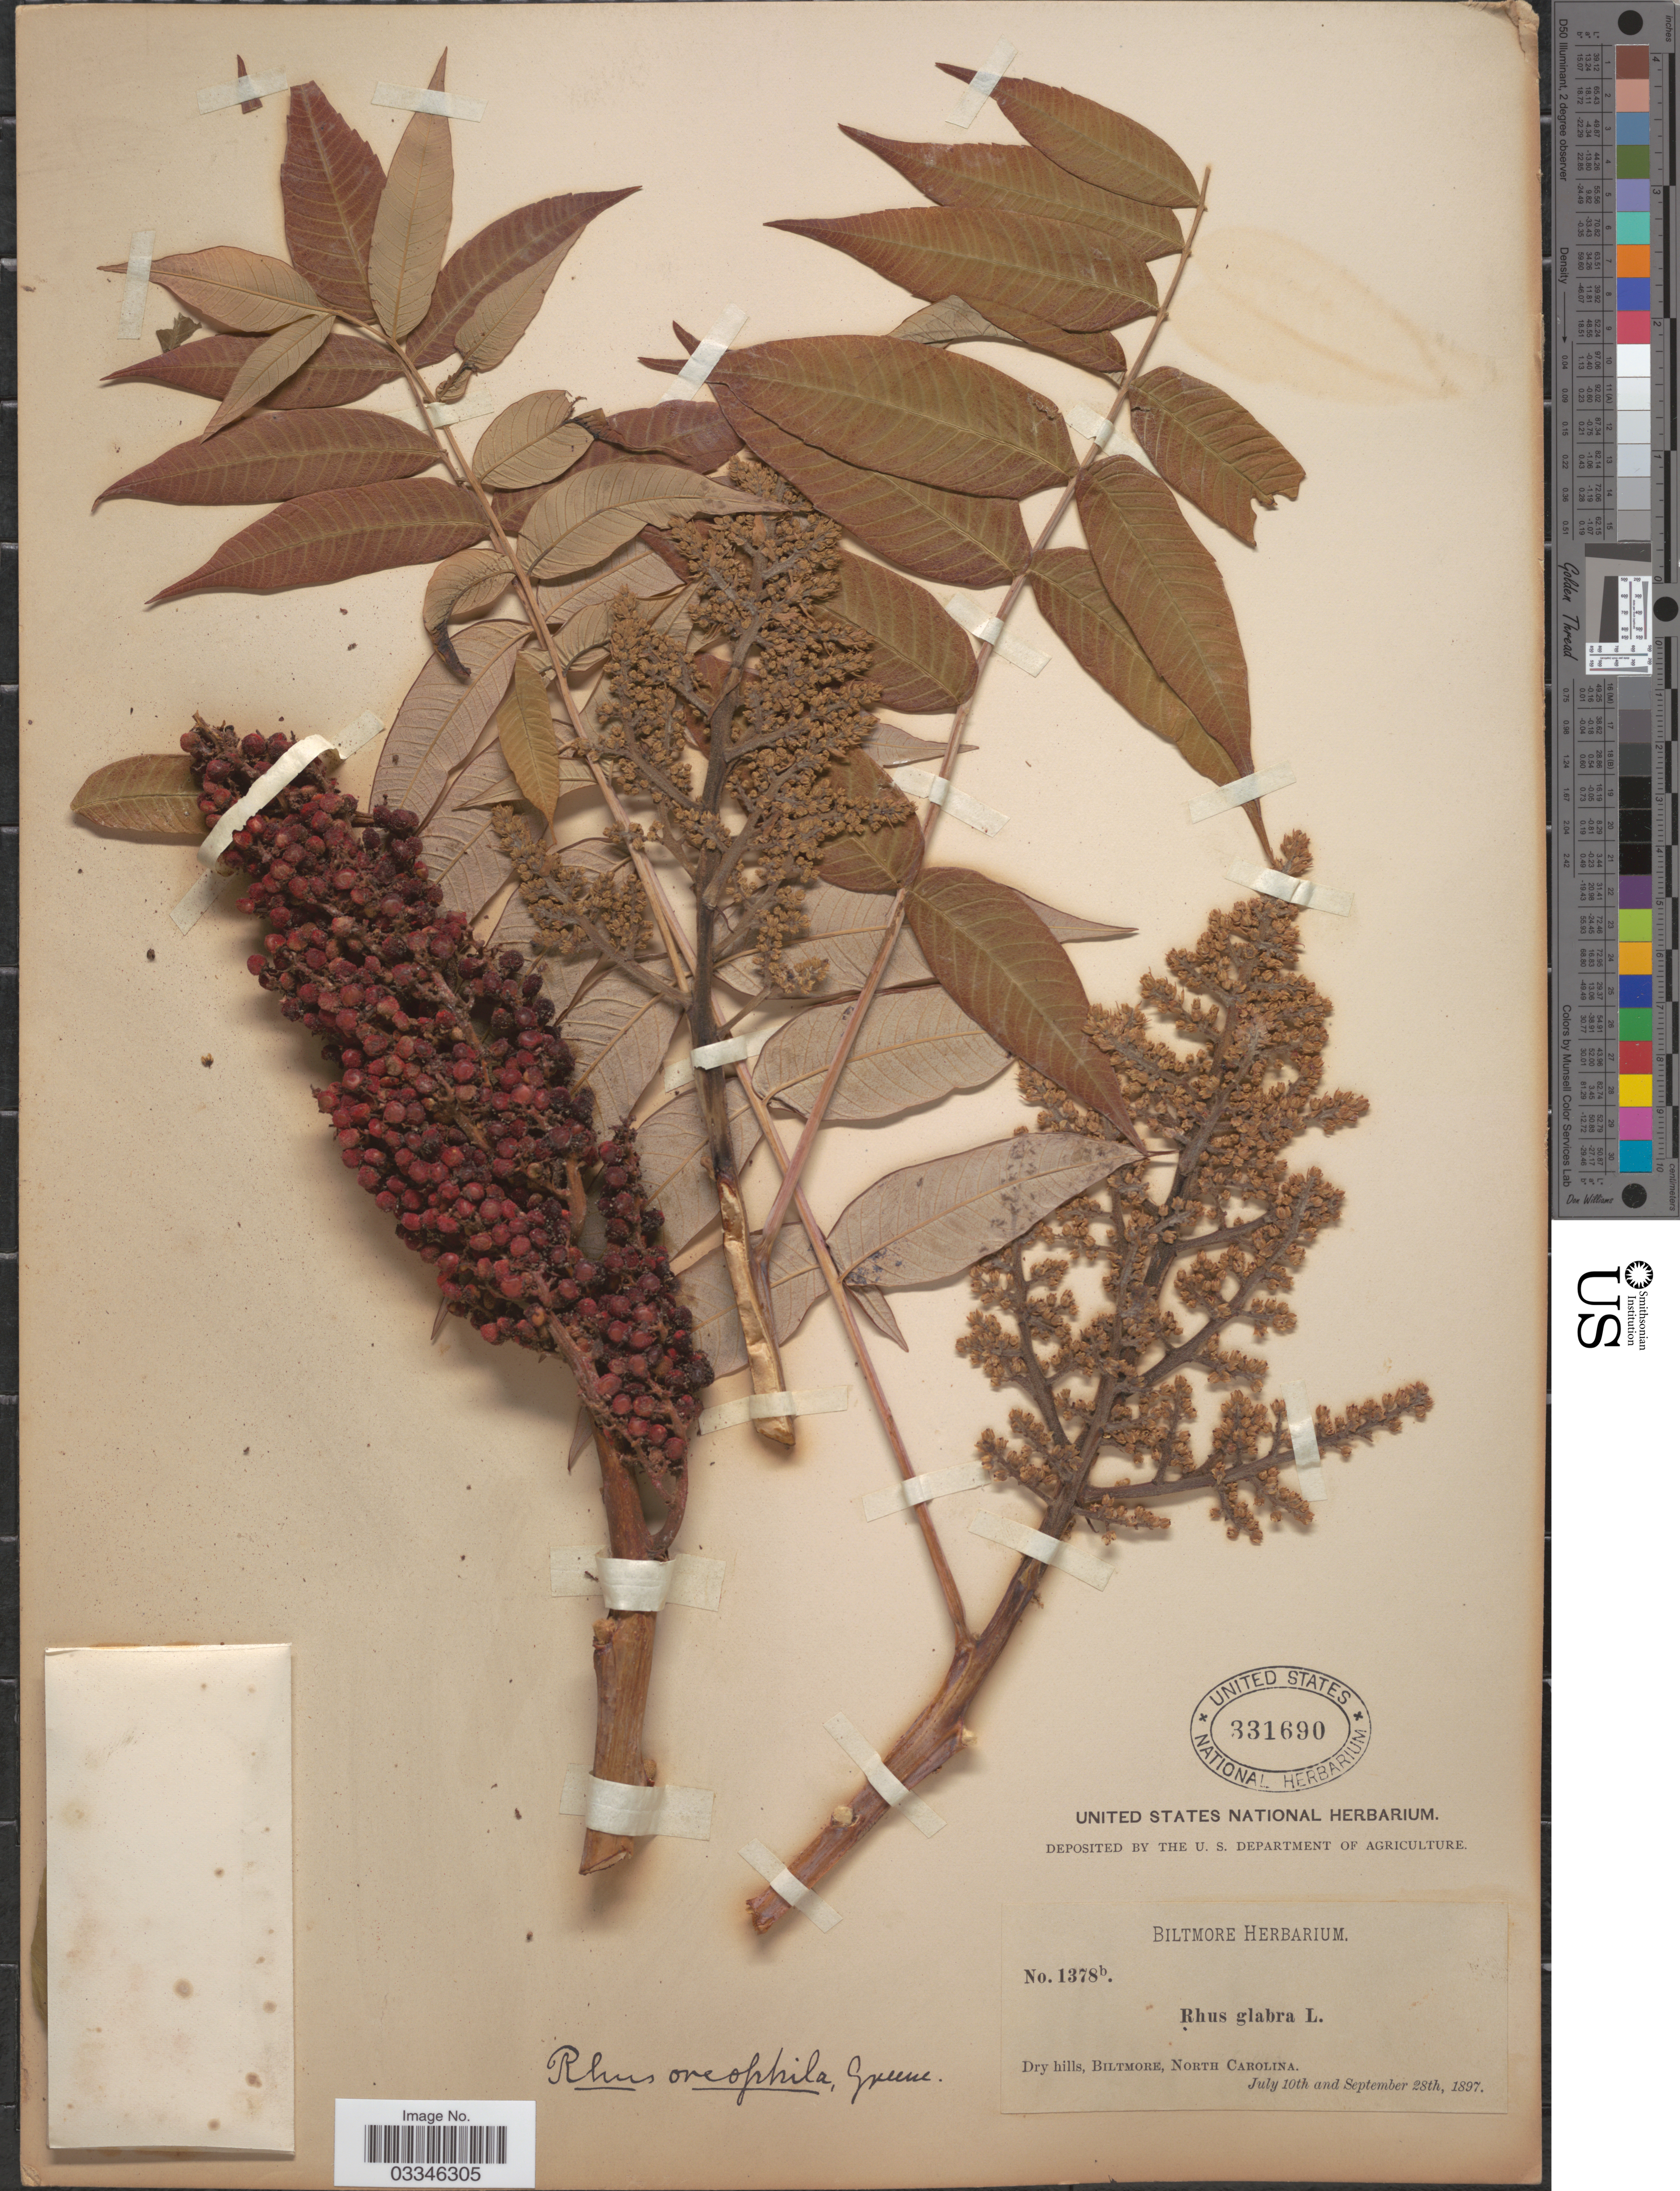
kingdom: Plantae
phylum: Tracheophyta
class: Magnoliopsida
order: Sapindales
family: Anacardiaceae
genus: Rhus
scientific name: Rhus oreophila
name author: Greene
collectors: ex herb. Biltmore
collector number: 1378b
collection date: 1897-07-10/1897-09-28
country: United States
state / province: North Carolina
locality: Dry hills, Biltmore.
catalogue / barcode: US 331690